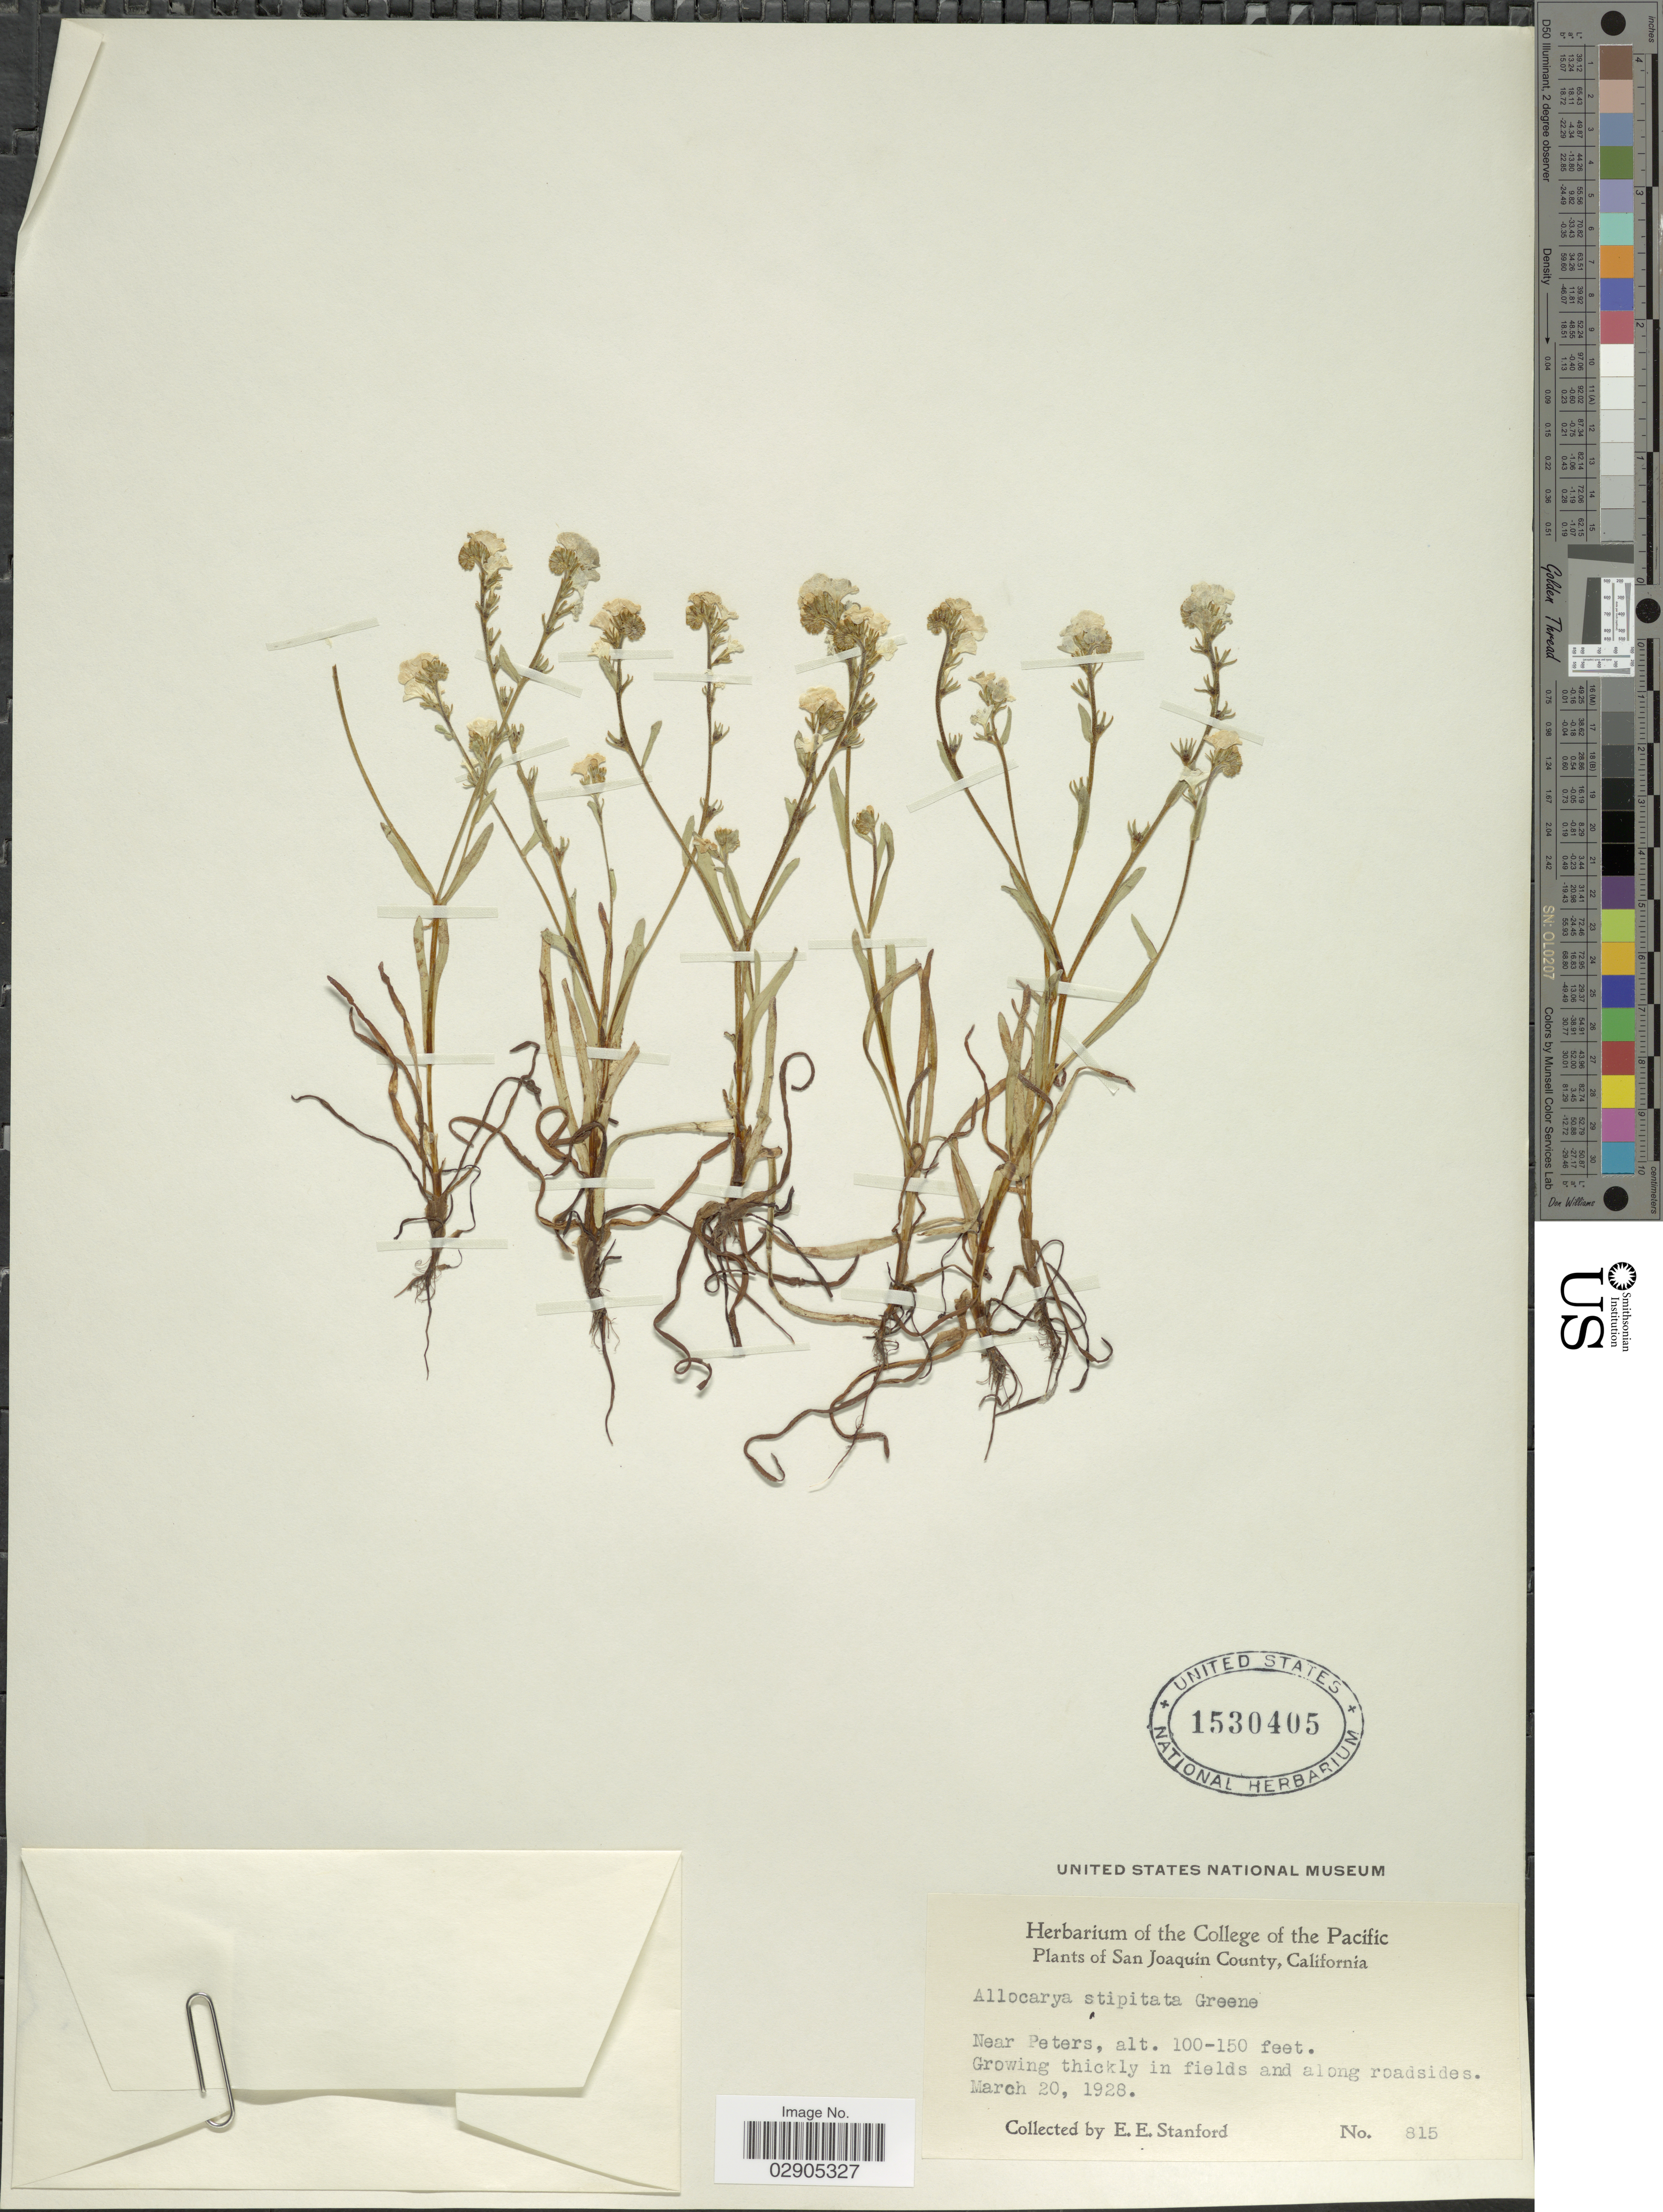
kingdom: Plantae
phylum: Tracheophyta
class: Magnoliopsida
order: Boraginales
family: Boraginaceae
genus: Allocarya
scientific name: Allocarya stipitata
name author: Greene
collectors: E. Stanford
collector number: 815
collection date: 1928-03-20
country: United States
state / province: California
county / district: San Joaquin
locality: San Joaquin County. Near Peters. Growing thickly in fields and along roadsides.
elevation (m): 30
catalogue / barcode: US 1530405